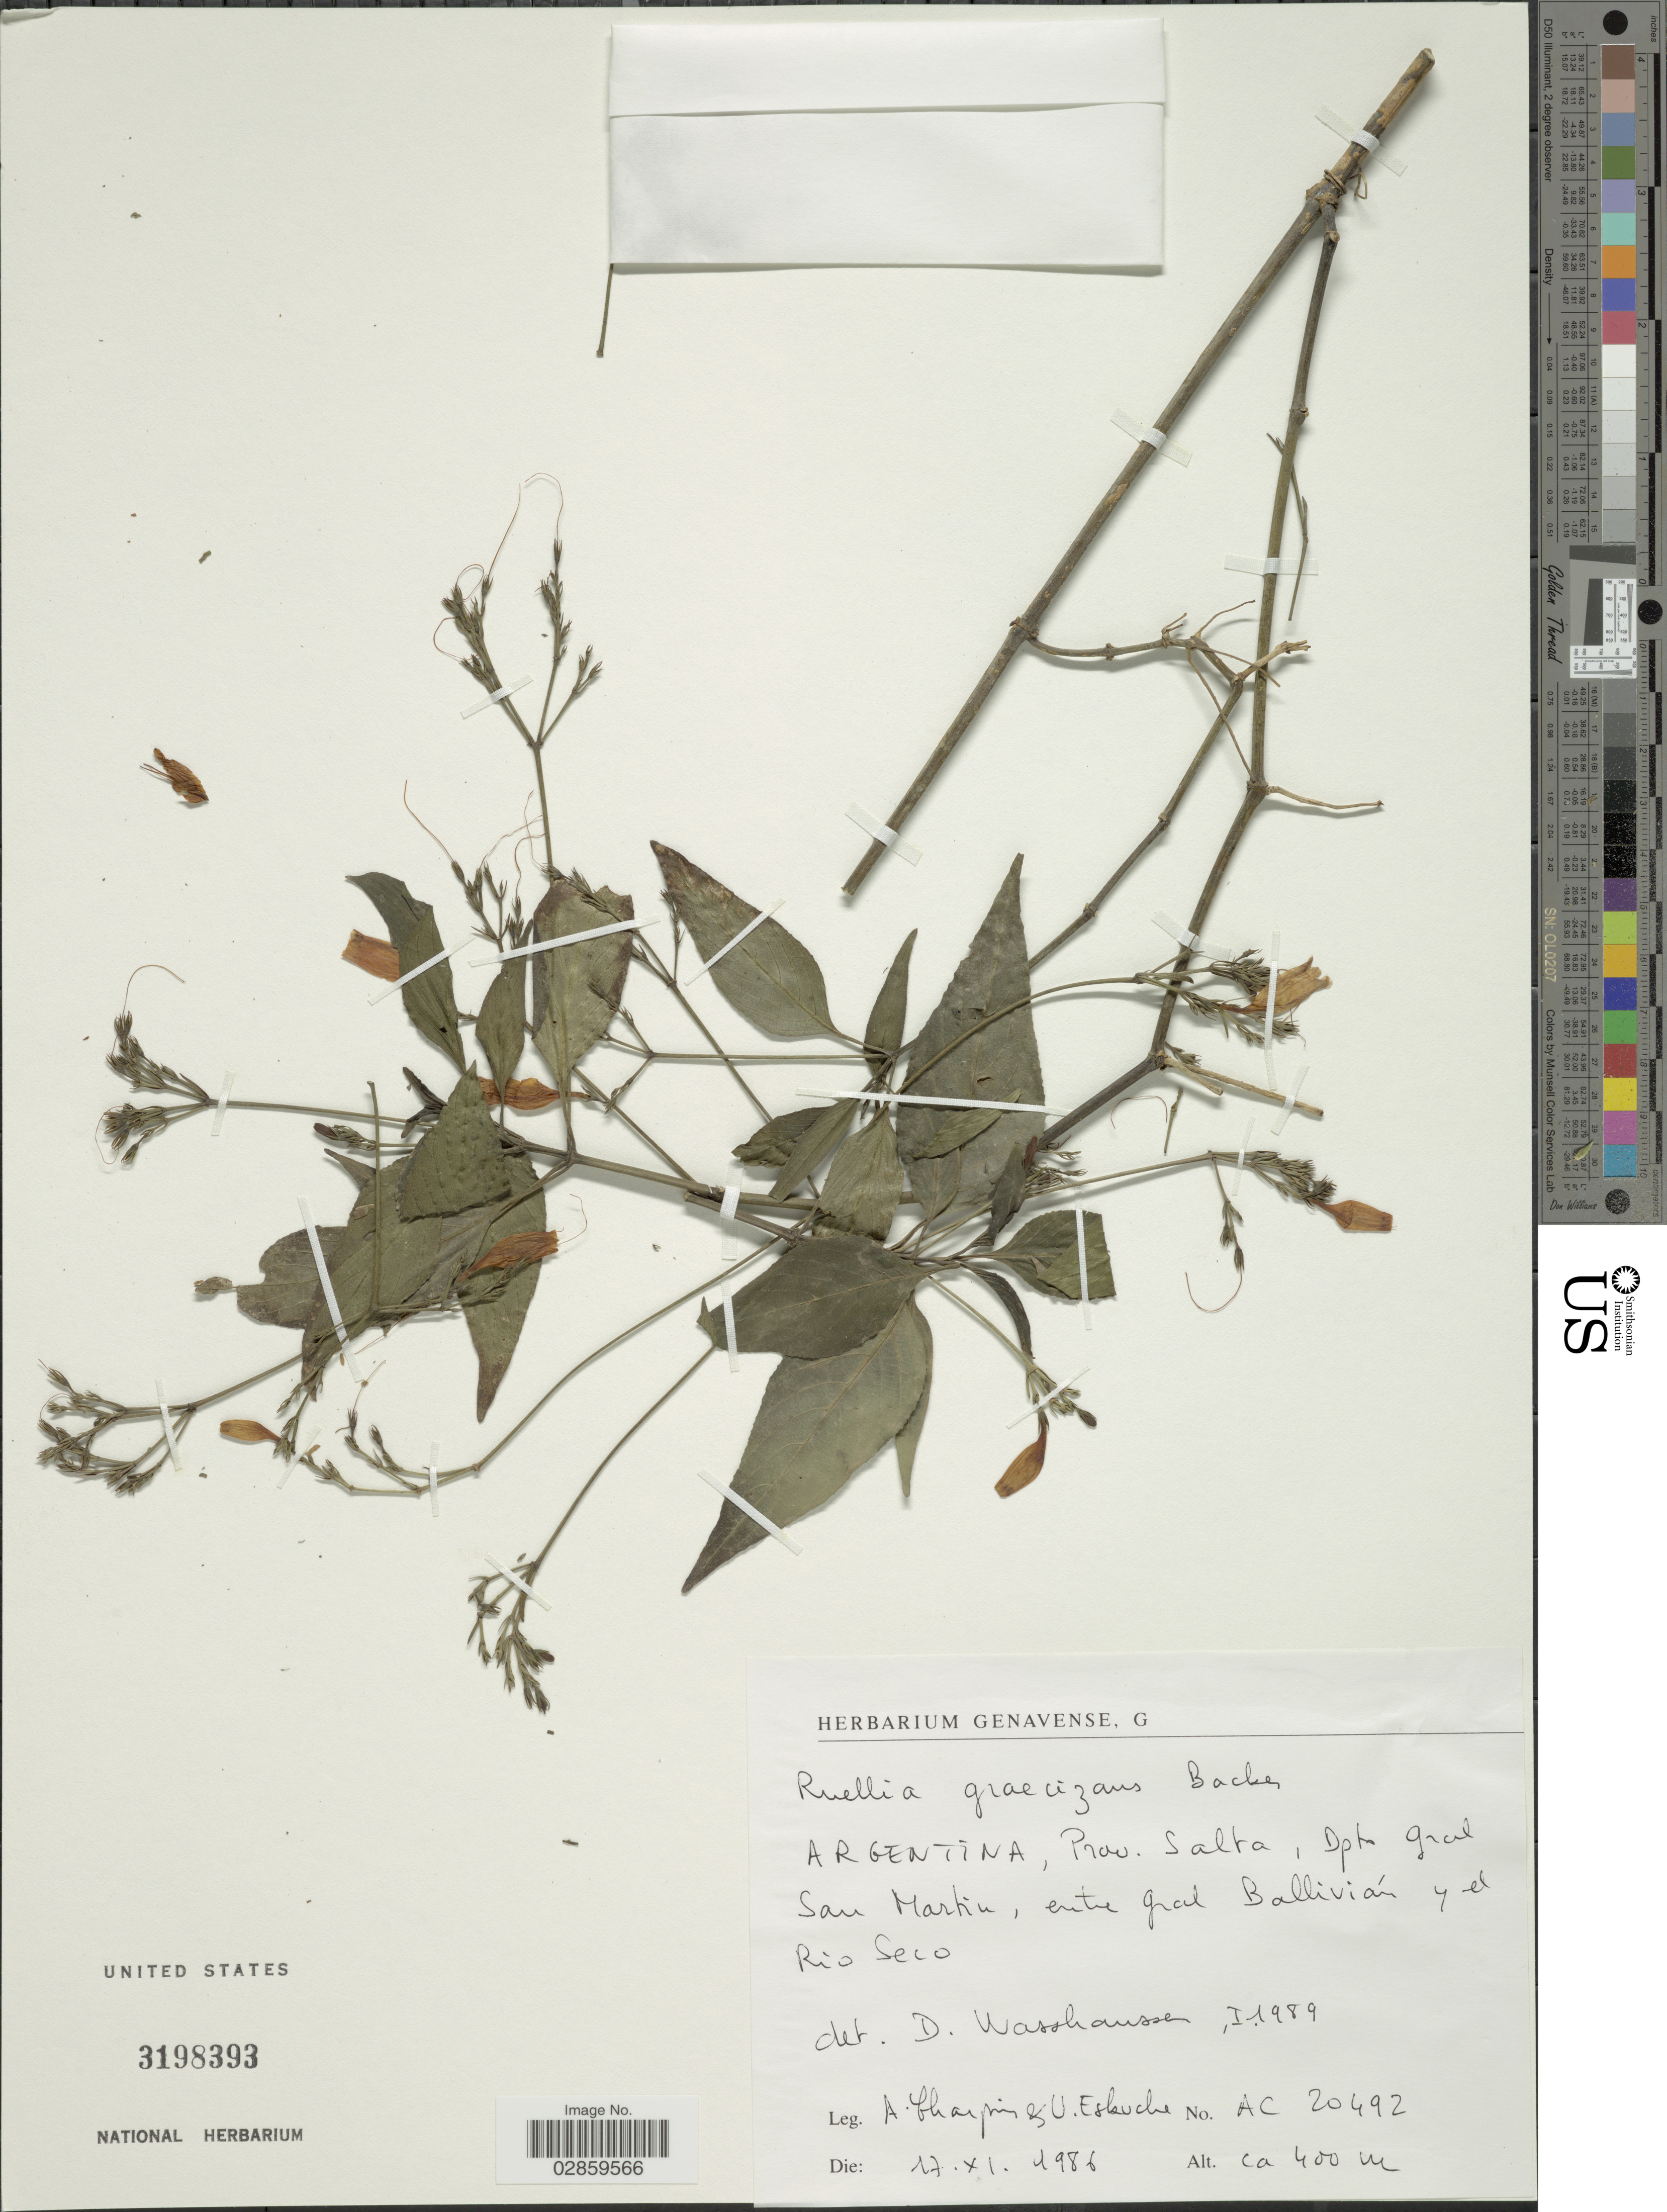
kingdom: Plantae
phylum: Tracheophyta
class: Magnoliopsida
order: Lamiales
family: Acanthaceae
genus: Ruellia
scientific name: Ruellia brevifolia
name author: (Pohl) C. Ezcurra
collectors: A. Charpin & U. Eskuche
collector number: AC20492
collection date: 1986-11-17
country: Argentina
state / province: Salta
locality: Dpto Gral San Martin, entre Gral Ballivián y al Rio Seco.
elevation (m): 400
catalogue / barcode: US 3198393